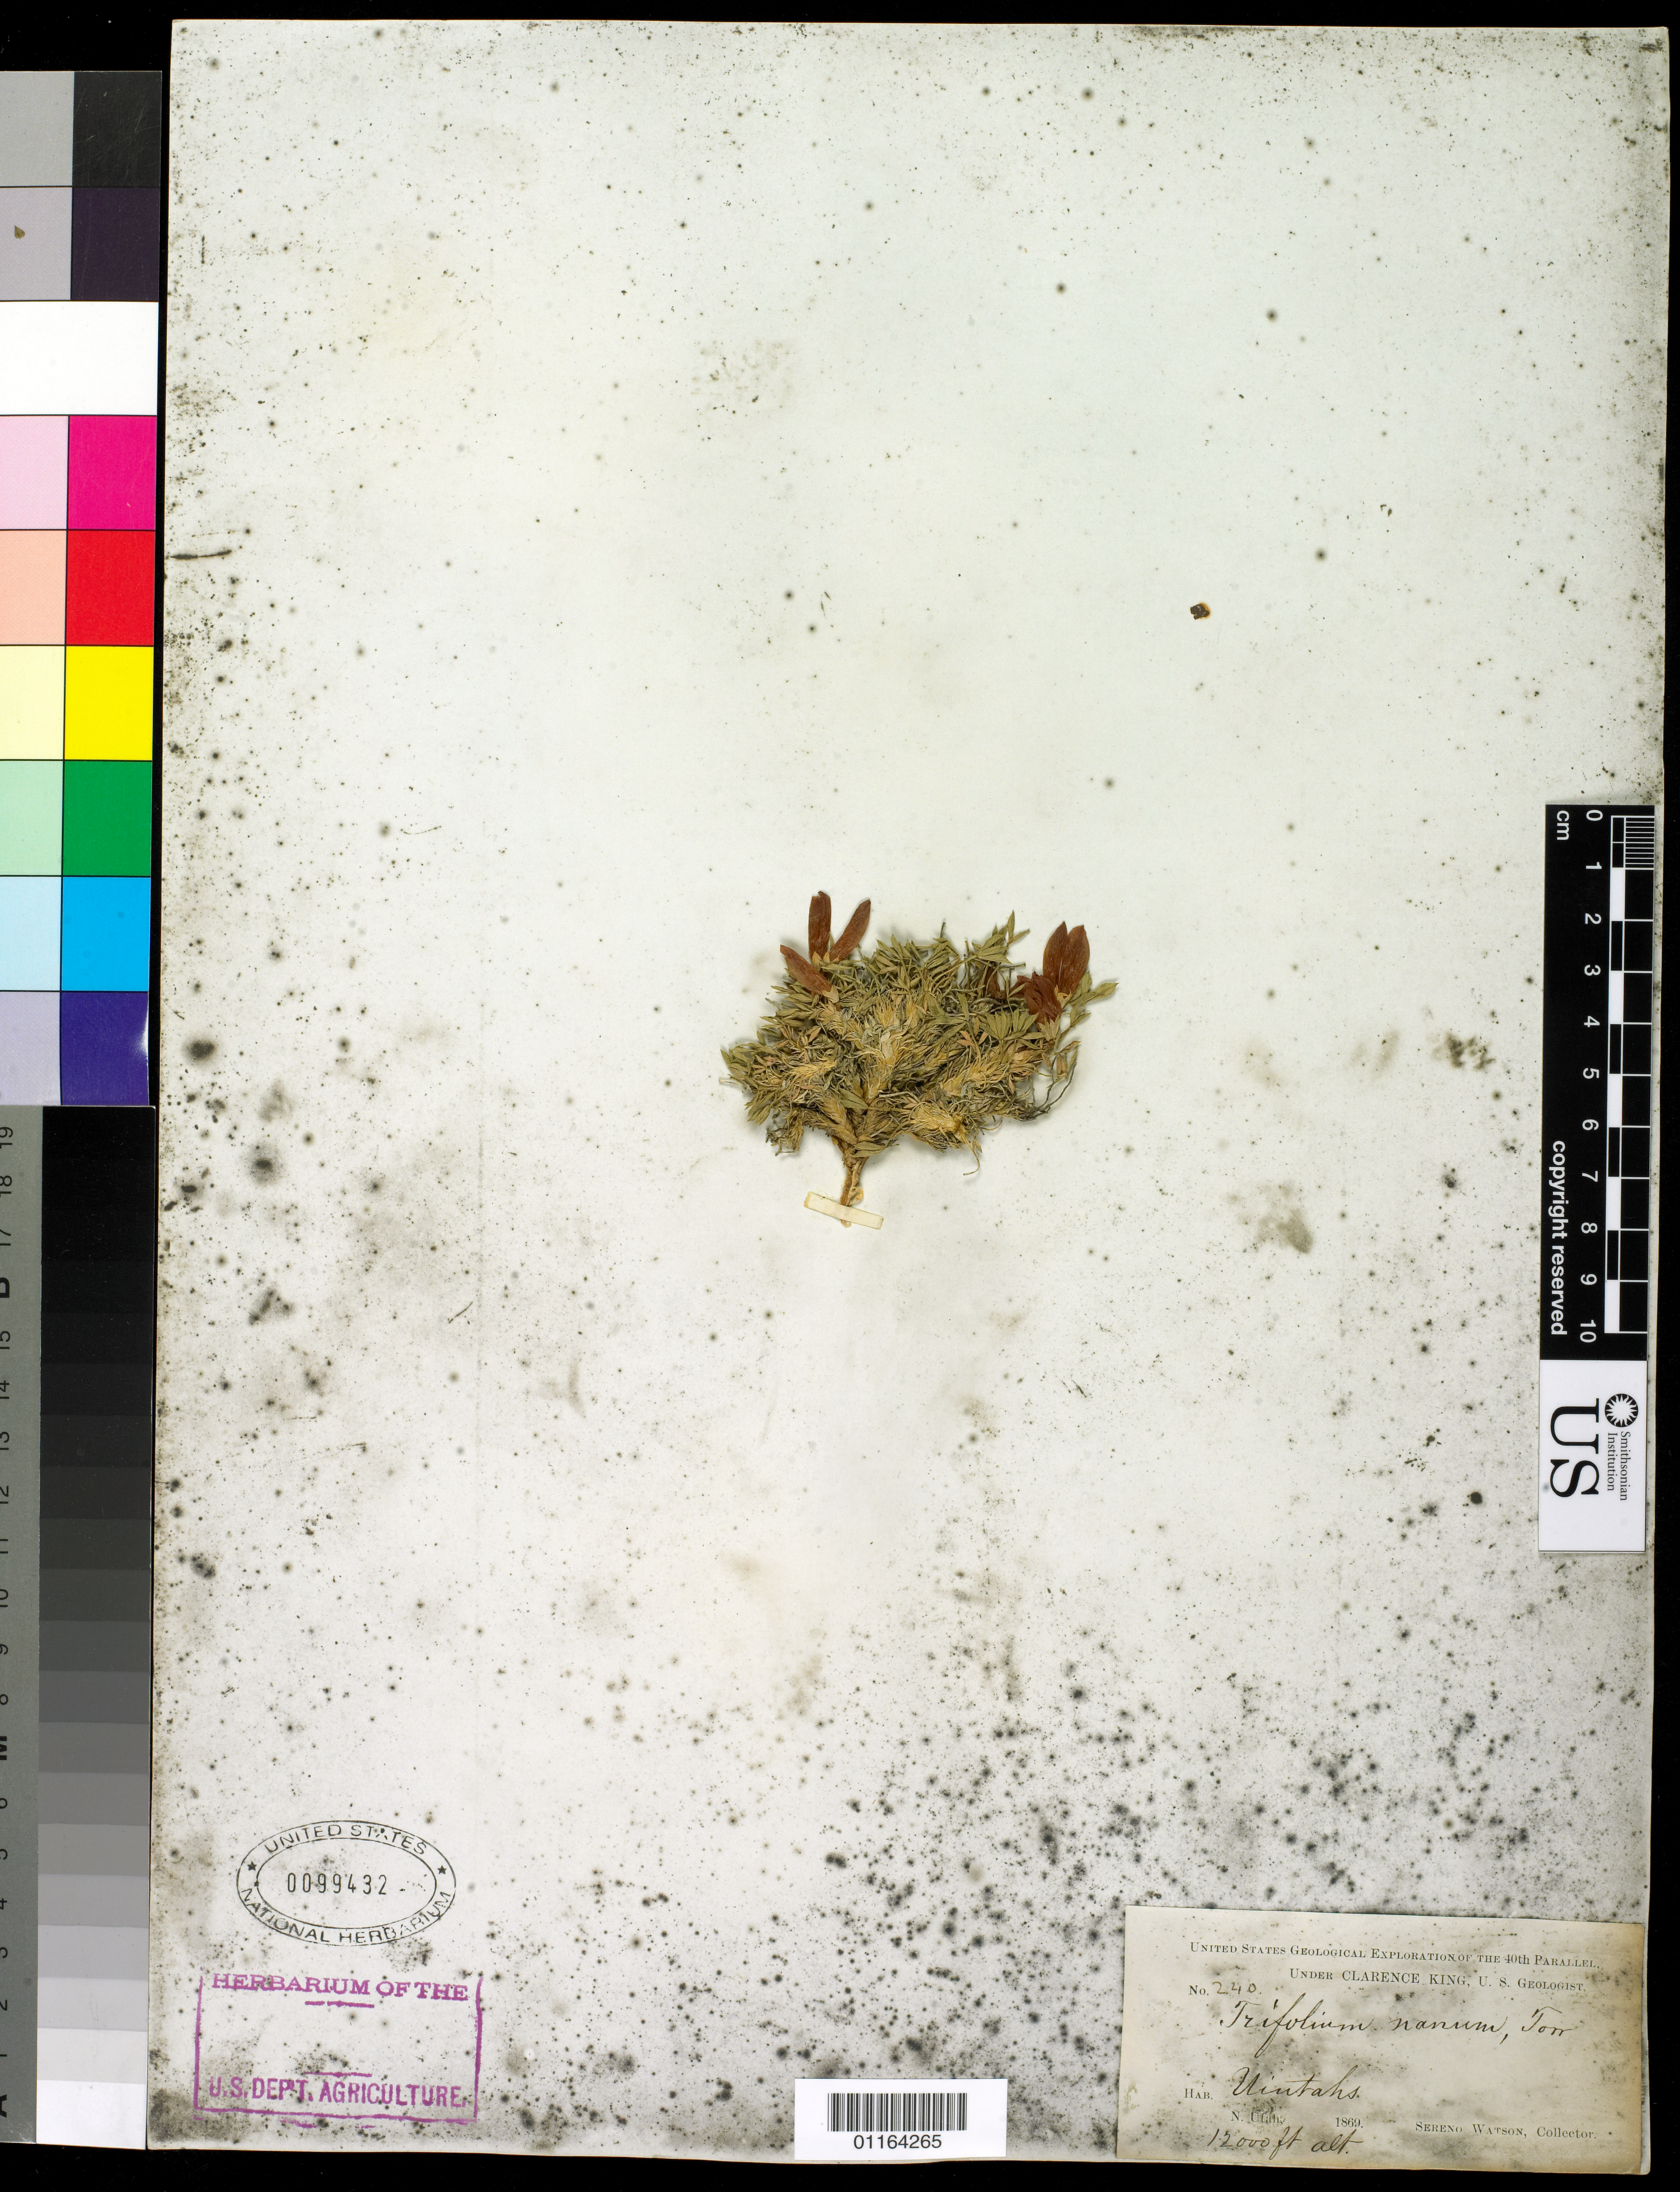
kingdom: Plantae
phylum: Tracheophyta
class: Magnoliopsida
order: Fabales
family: Fabaceae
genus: Trifolium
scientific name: Trifolium nanum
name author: Torr.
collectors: S. Watson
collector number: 240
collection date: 1869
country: United States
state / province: Utah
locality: Uintah Mountains, N. Utah.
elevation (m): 3658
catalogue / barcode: US 99432